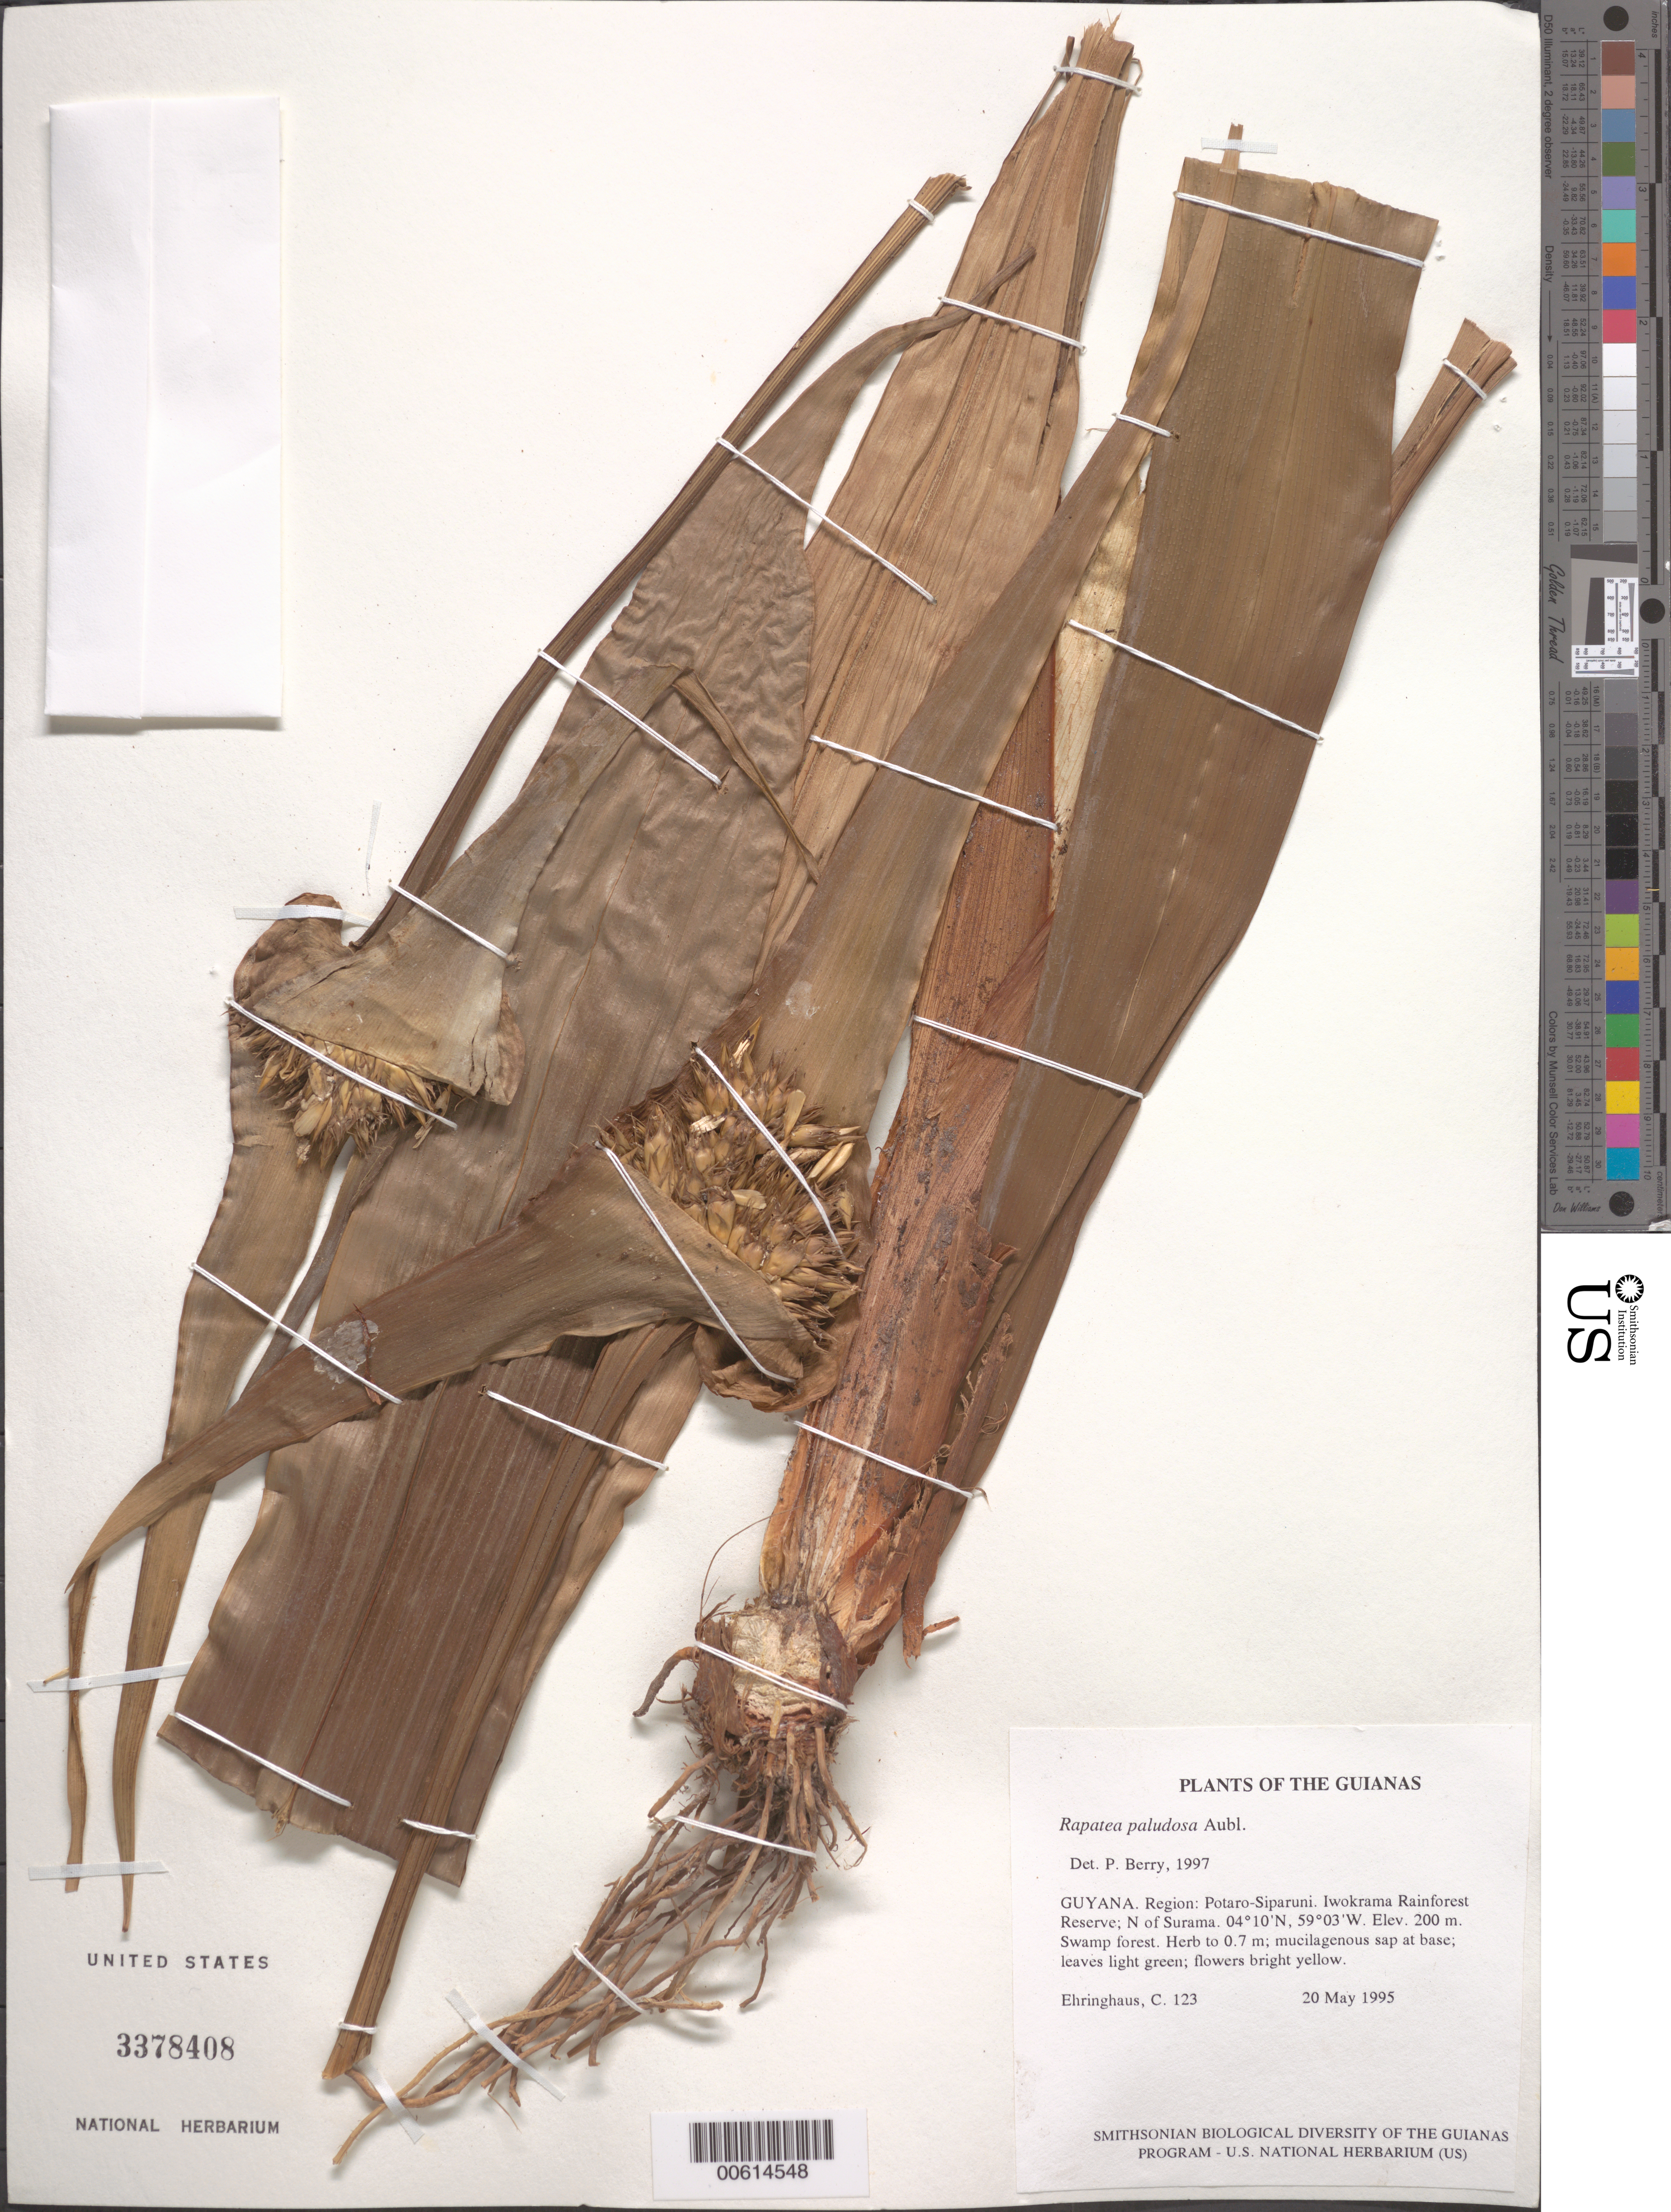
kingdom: Plantae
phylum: Tracheophyta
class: Liliopsida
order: Poales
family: Rapateaceae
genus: Rapatea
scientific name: Rapatea paludosa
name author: Aubl.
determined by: Berry, P. E., (WIS), University of Wisconsin - Madison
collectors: C. Ehringhaus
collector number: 123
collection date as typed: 20 May 1995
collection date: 1995-05-20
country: Guyana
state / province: Potaro-Siparuni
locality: Iwokrama Rainforest Reserve; N of Surama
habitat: Swamp forest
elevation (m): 200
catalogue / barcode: US 3378408